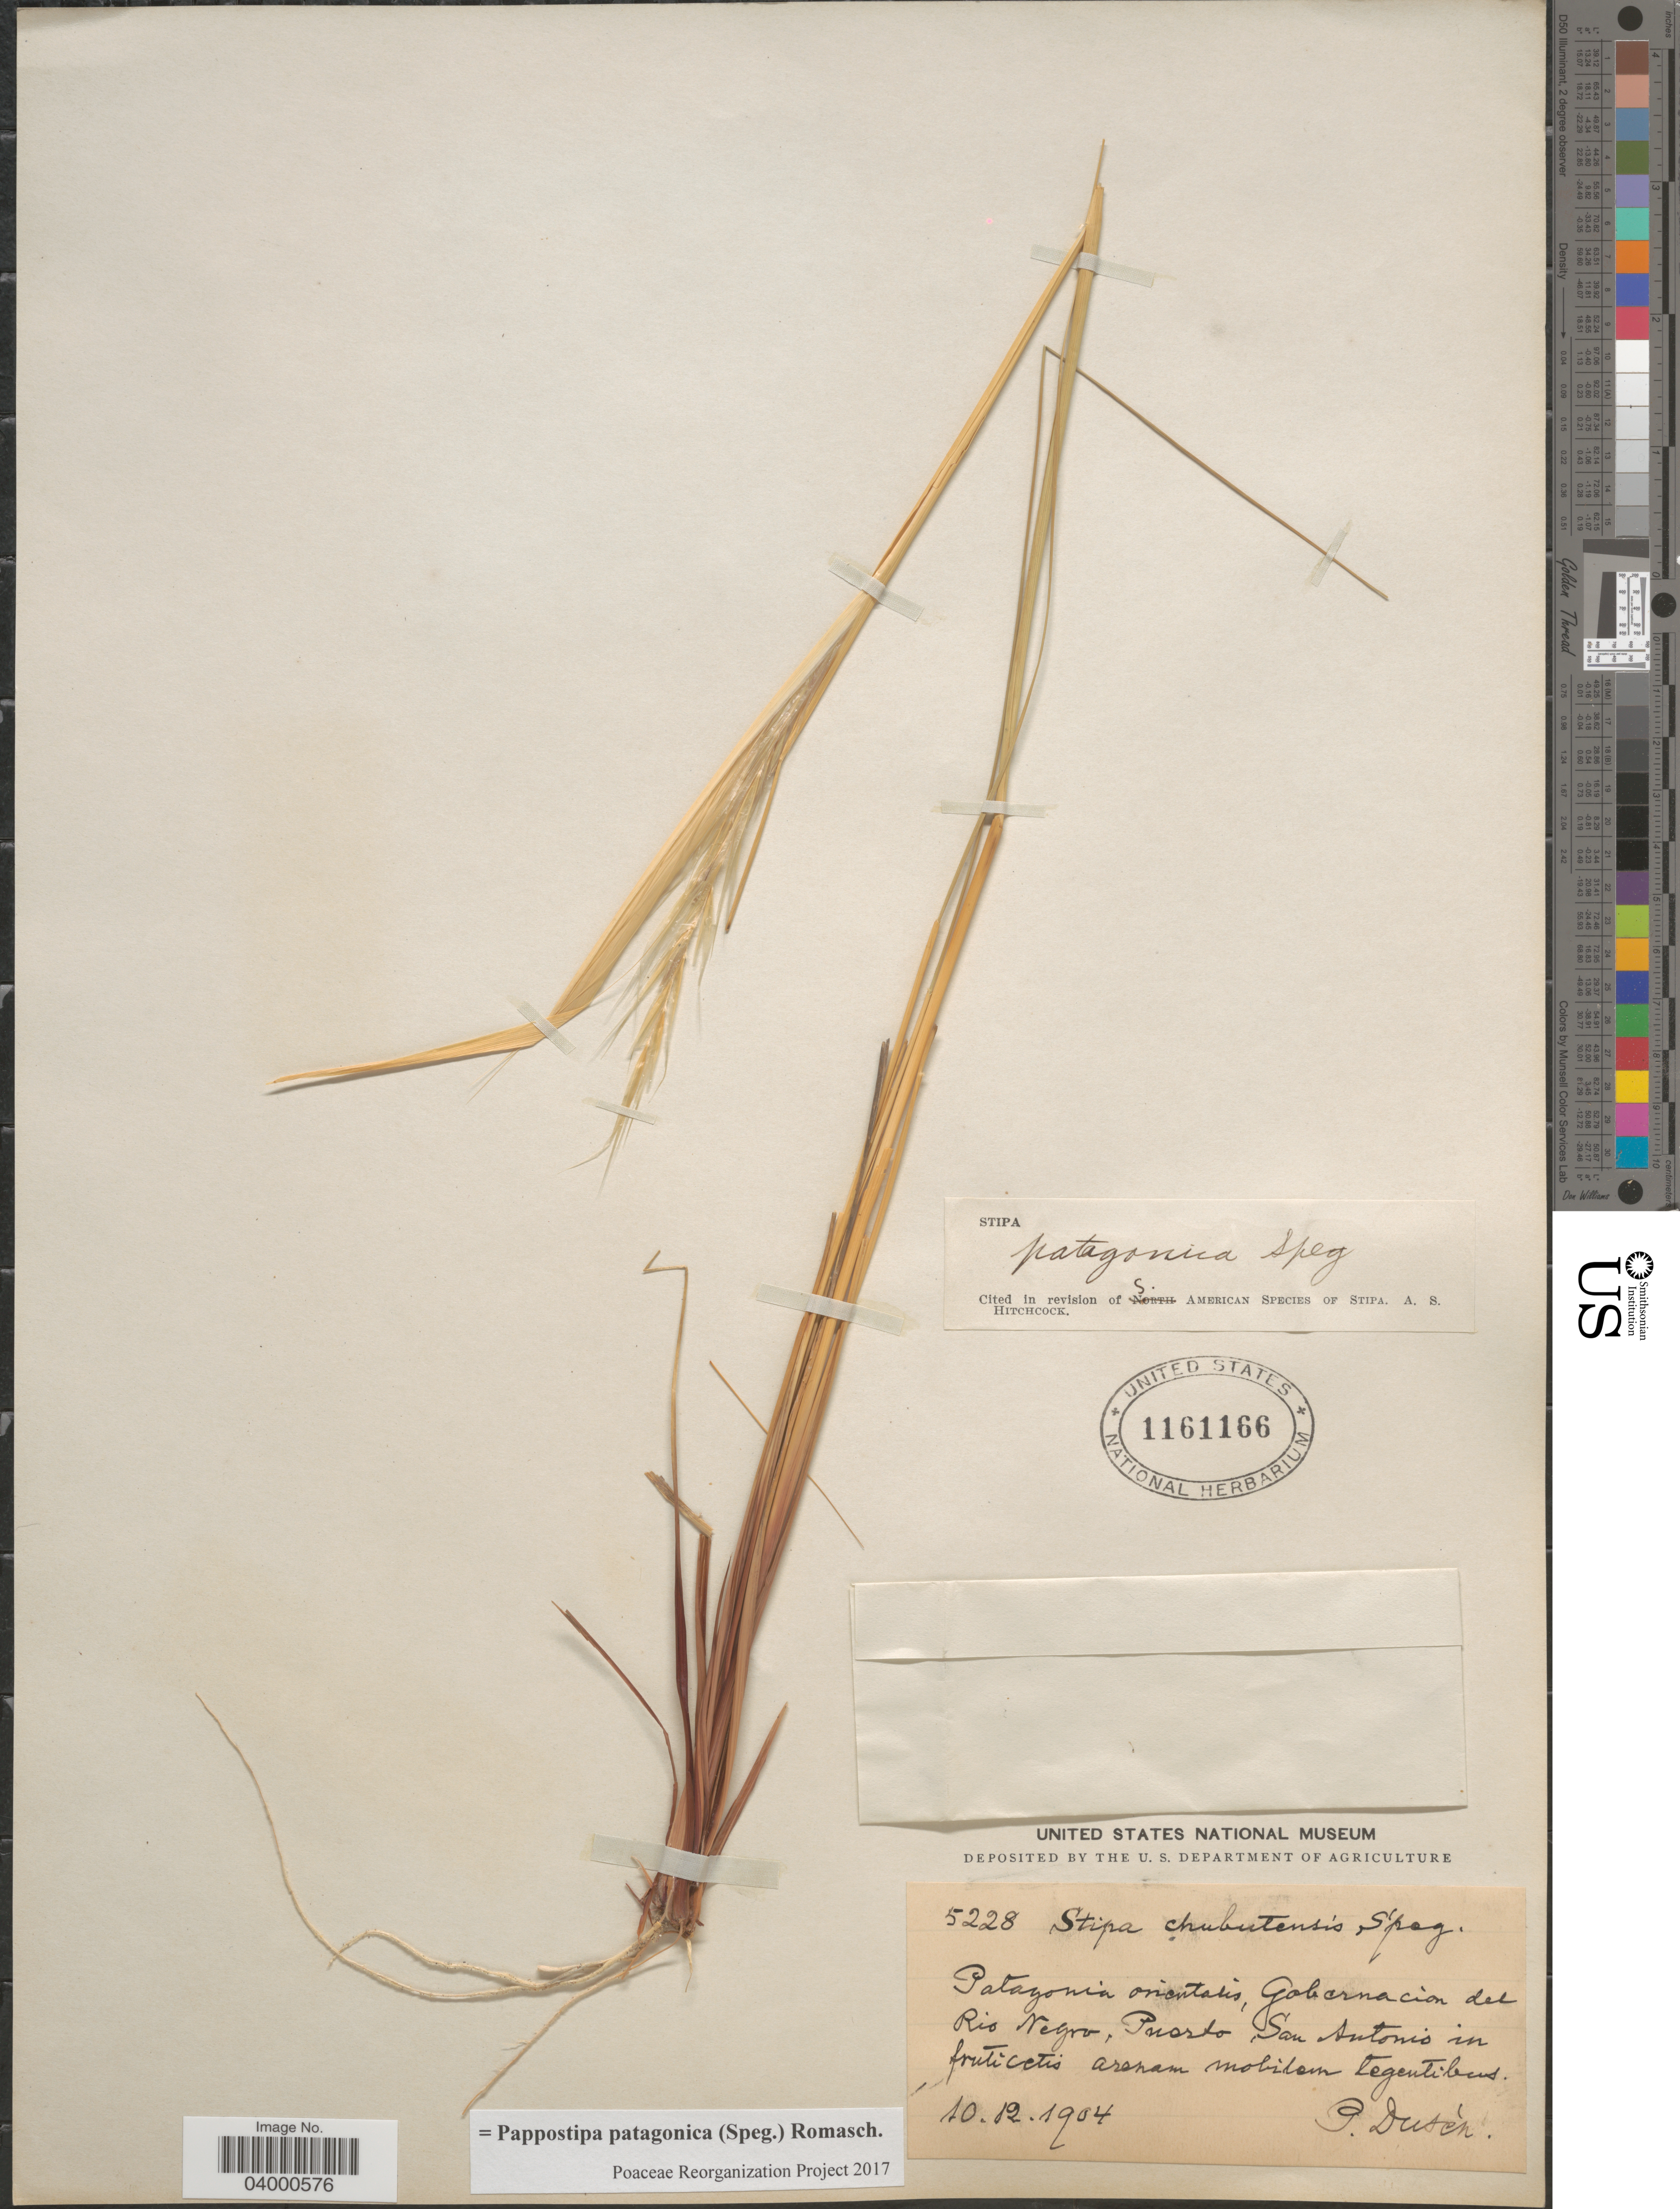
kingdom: Plantae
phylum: Tracheophyta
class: Liliopsida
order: Poales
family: Poaceae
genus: Pappostipa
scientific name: Pappostipa patagonica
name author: (Speg.) Romasch.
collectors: P. Dusén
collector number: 5228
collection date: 1904-12-10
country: Chile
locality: Patagonia orientalis, Gobernacion del Rio Negro, Puerto San Antonio.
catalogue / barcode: US 1161166